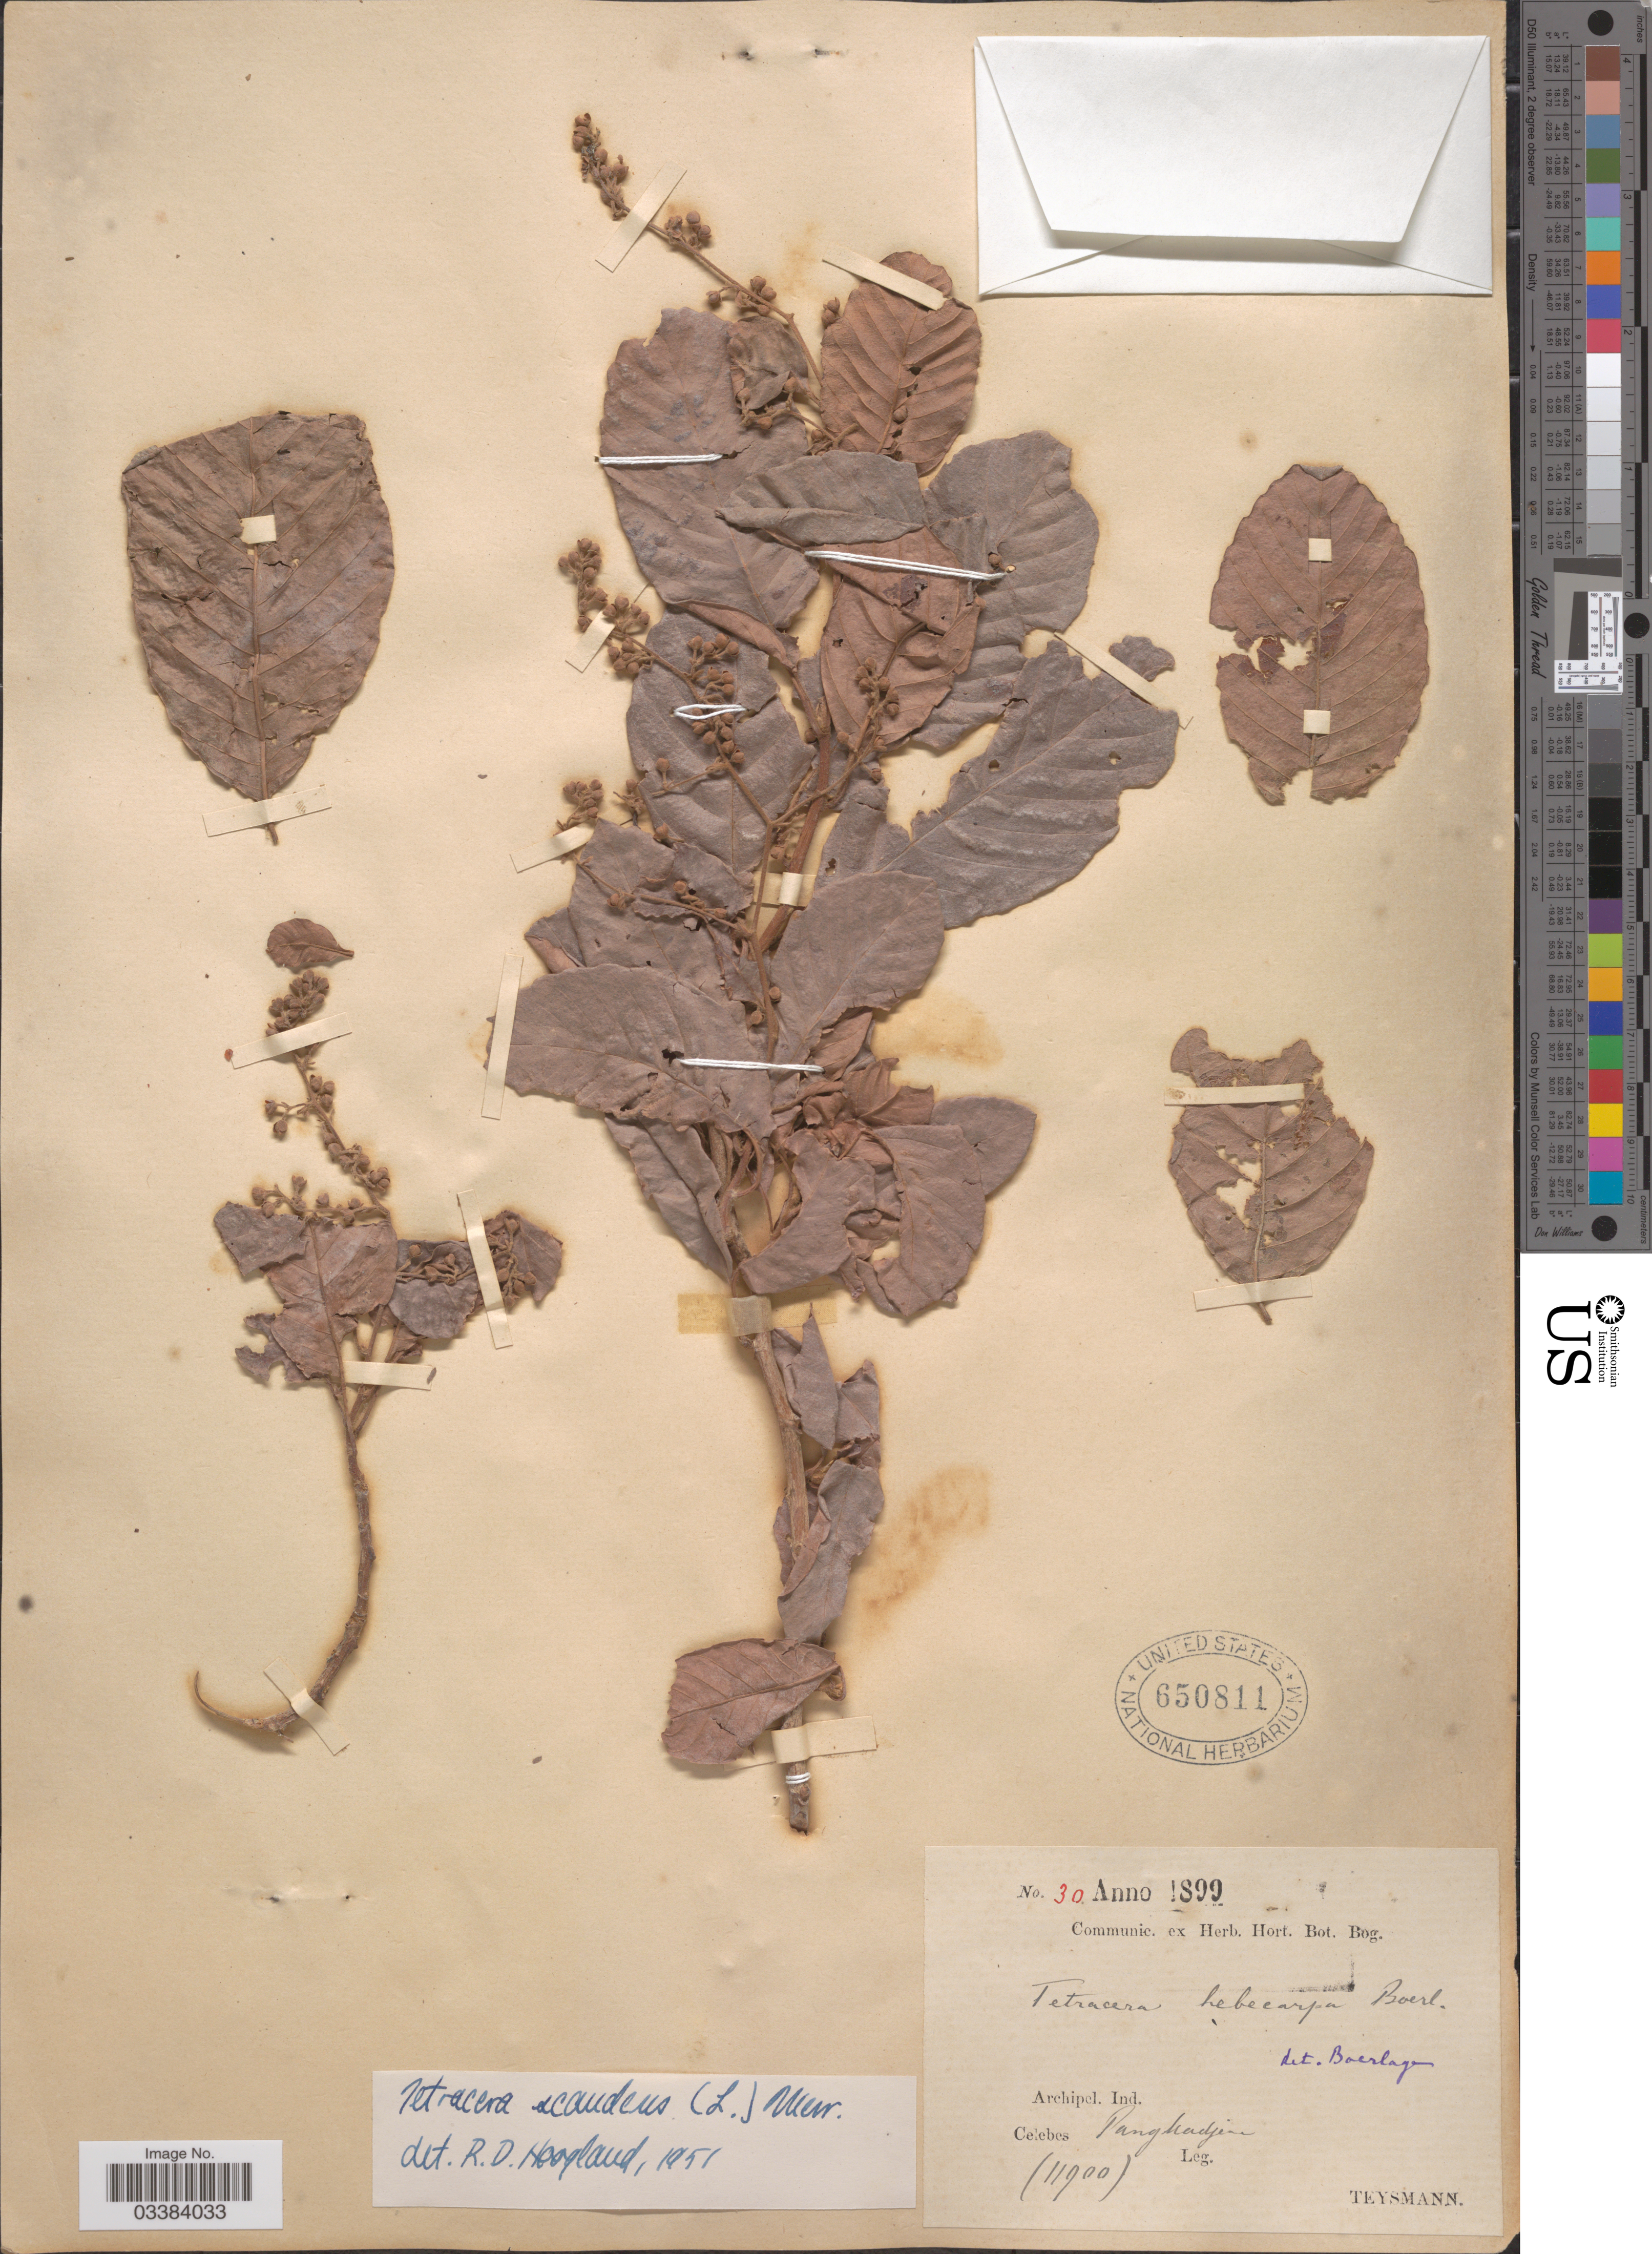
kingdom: Plantae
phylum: Tracheophyta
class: Magnoliopsida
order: Dilleniales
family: Dilleniaceae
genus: Tetracera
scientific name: Tetracera scandens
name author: (L.) Merr.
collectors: Teysmann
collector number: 30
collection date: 1899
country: Indonesia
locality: Archipel. Ind. Celebes Pangkadema [interpreted].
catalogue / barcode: US 650811